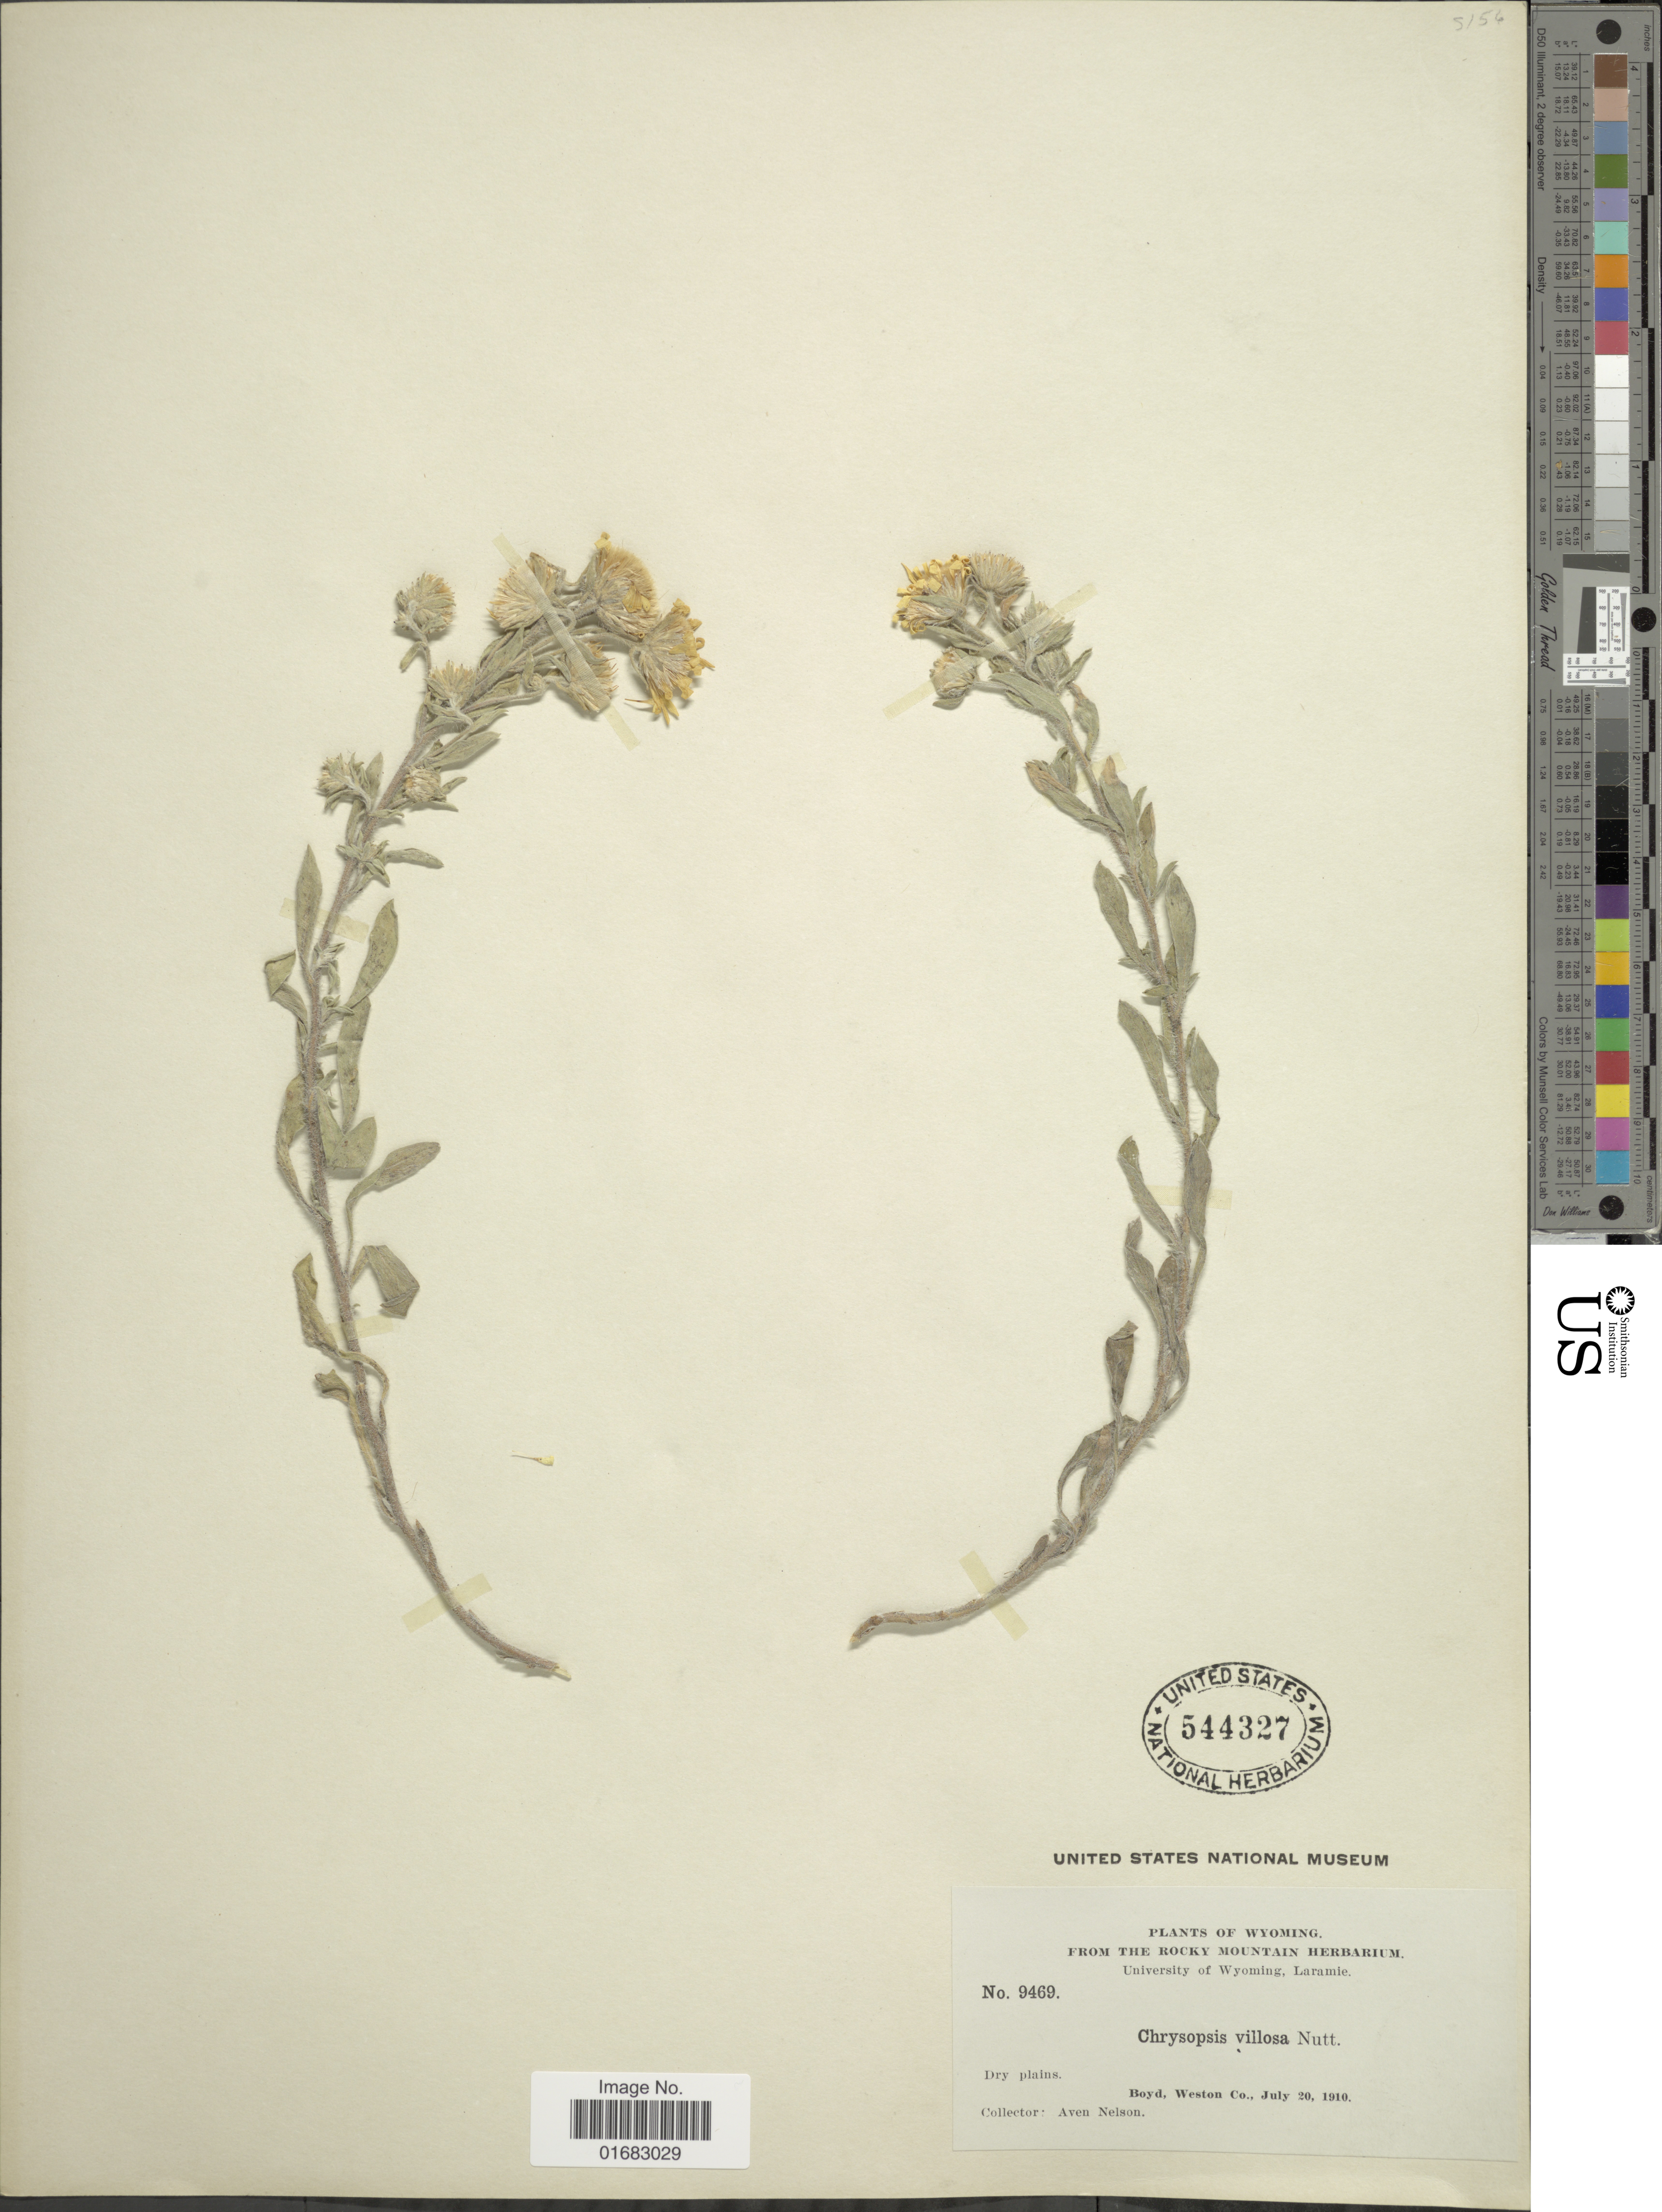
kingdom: Plantae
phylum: Tracheophyta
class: Magnoliopsida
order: Asterales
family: Asteraceae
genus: Heterotheca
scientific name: Heterotheca villosa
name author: (Pursh) Shinners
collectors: A. Nelson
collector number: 9469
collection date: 1910-07-20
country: United States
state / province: Wyoming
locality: Boyd, Weston Co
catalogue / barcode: US 544327